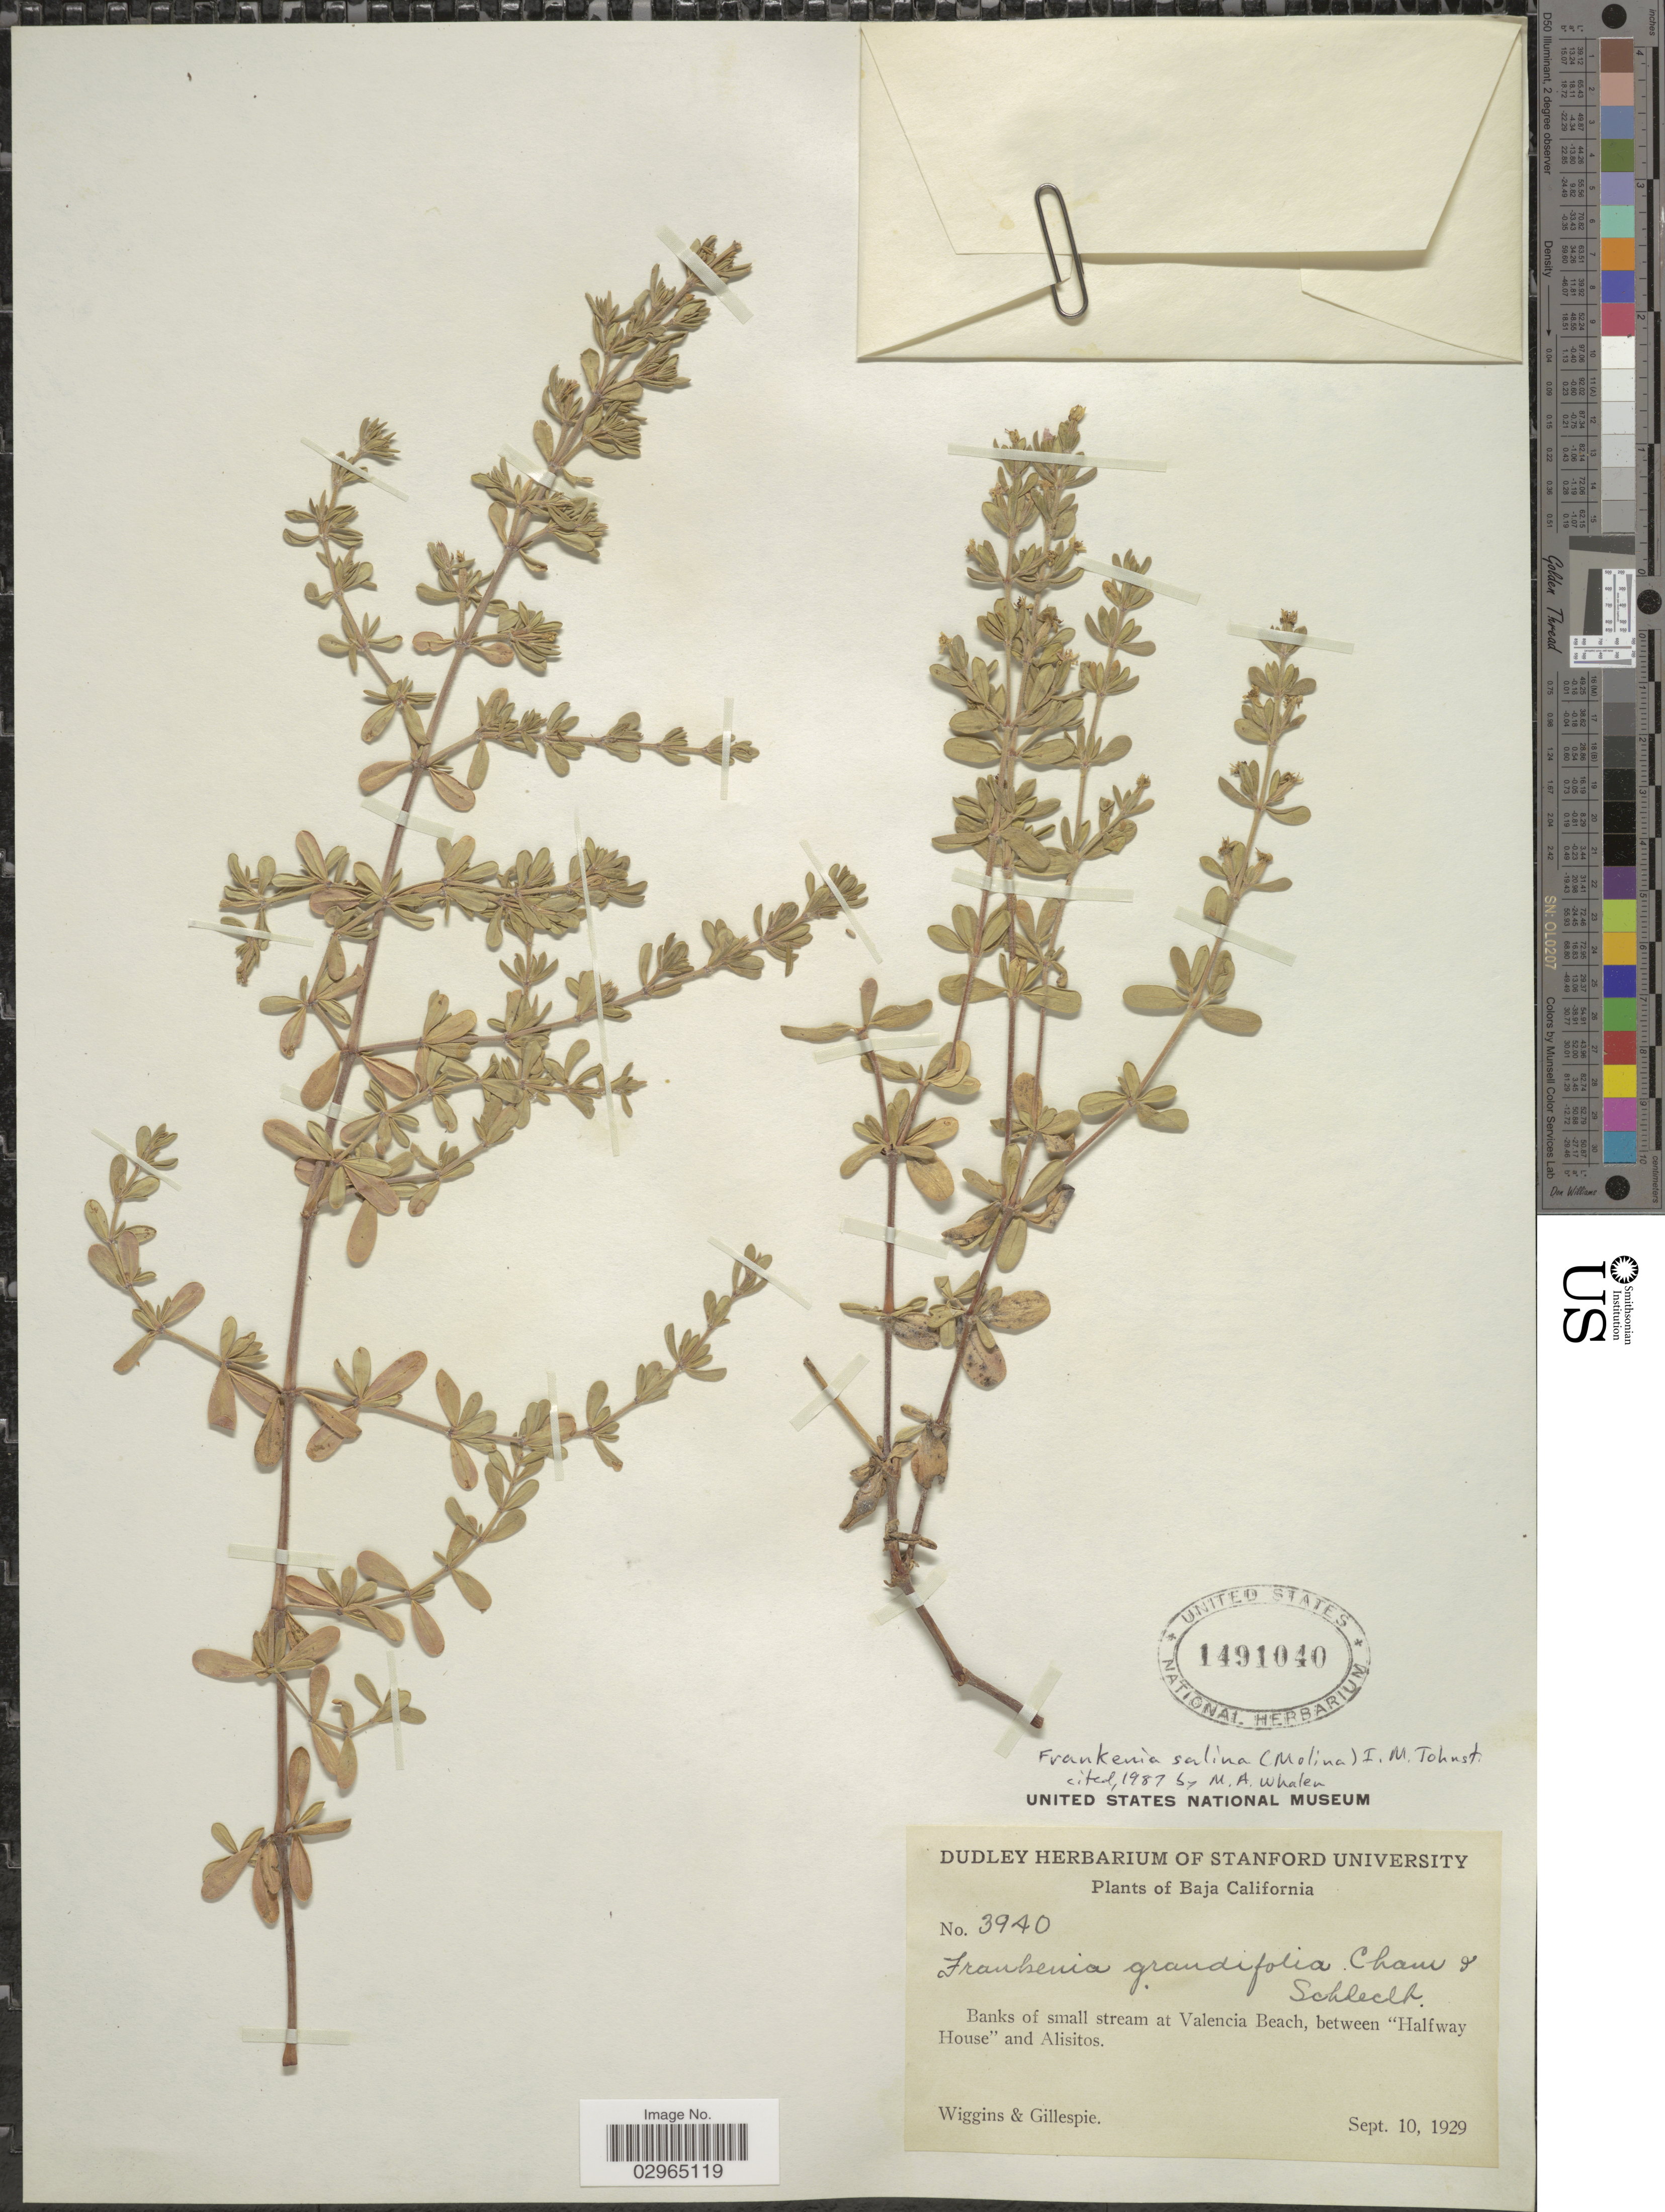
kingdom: Plantae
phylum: Tracheophyta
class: Magnoliopsida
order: Caryophyllales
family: Frankeniaceae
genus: Frankenia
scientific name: Frankenia salina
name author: (Molina) I.M. Johnst.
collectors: -- Wiggins & -- Gillespie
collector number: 3940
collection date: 1929-09-10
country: Mexico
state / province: Baja California Norte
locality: Banks of small stream at Valencia Beach, between "Halfway House" and Alisitos.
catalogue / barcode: US 1491040